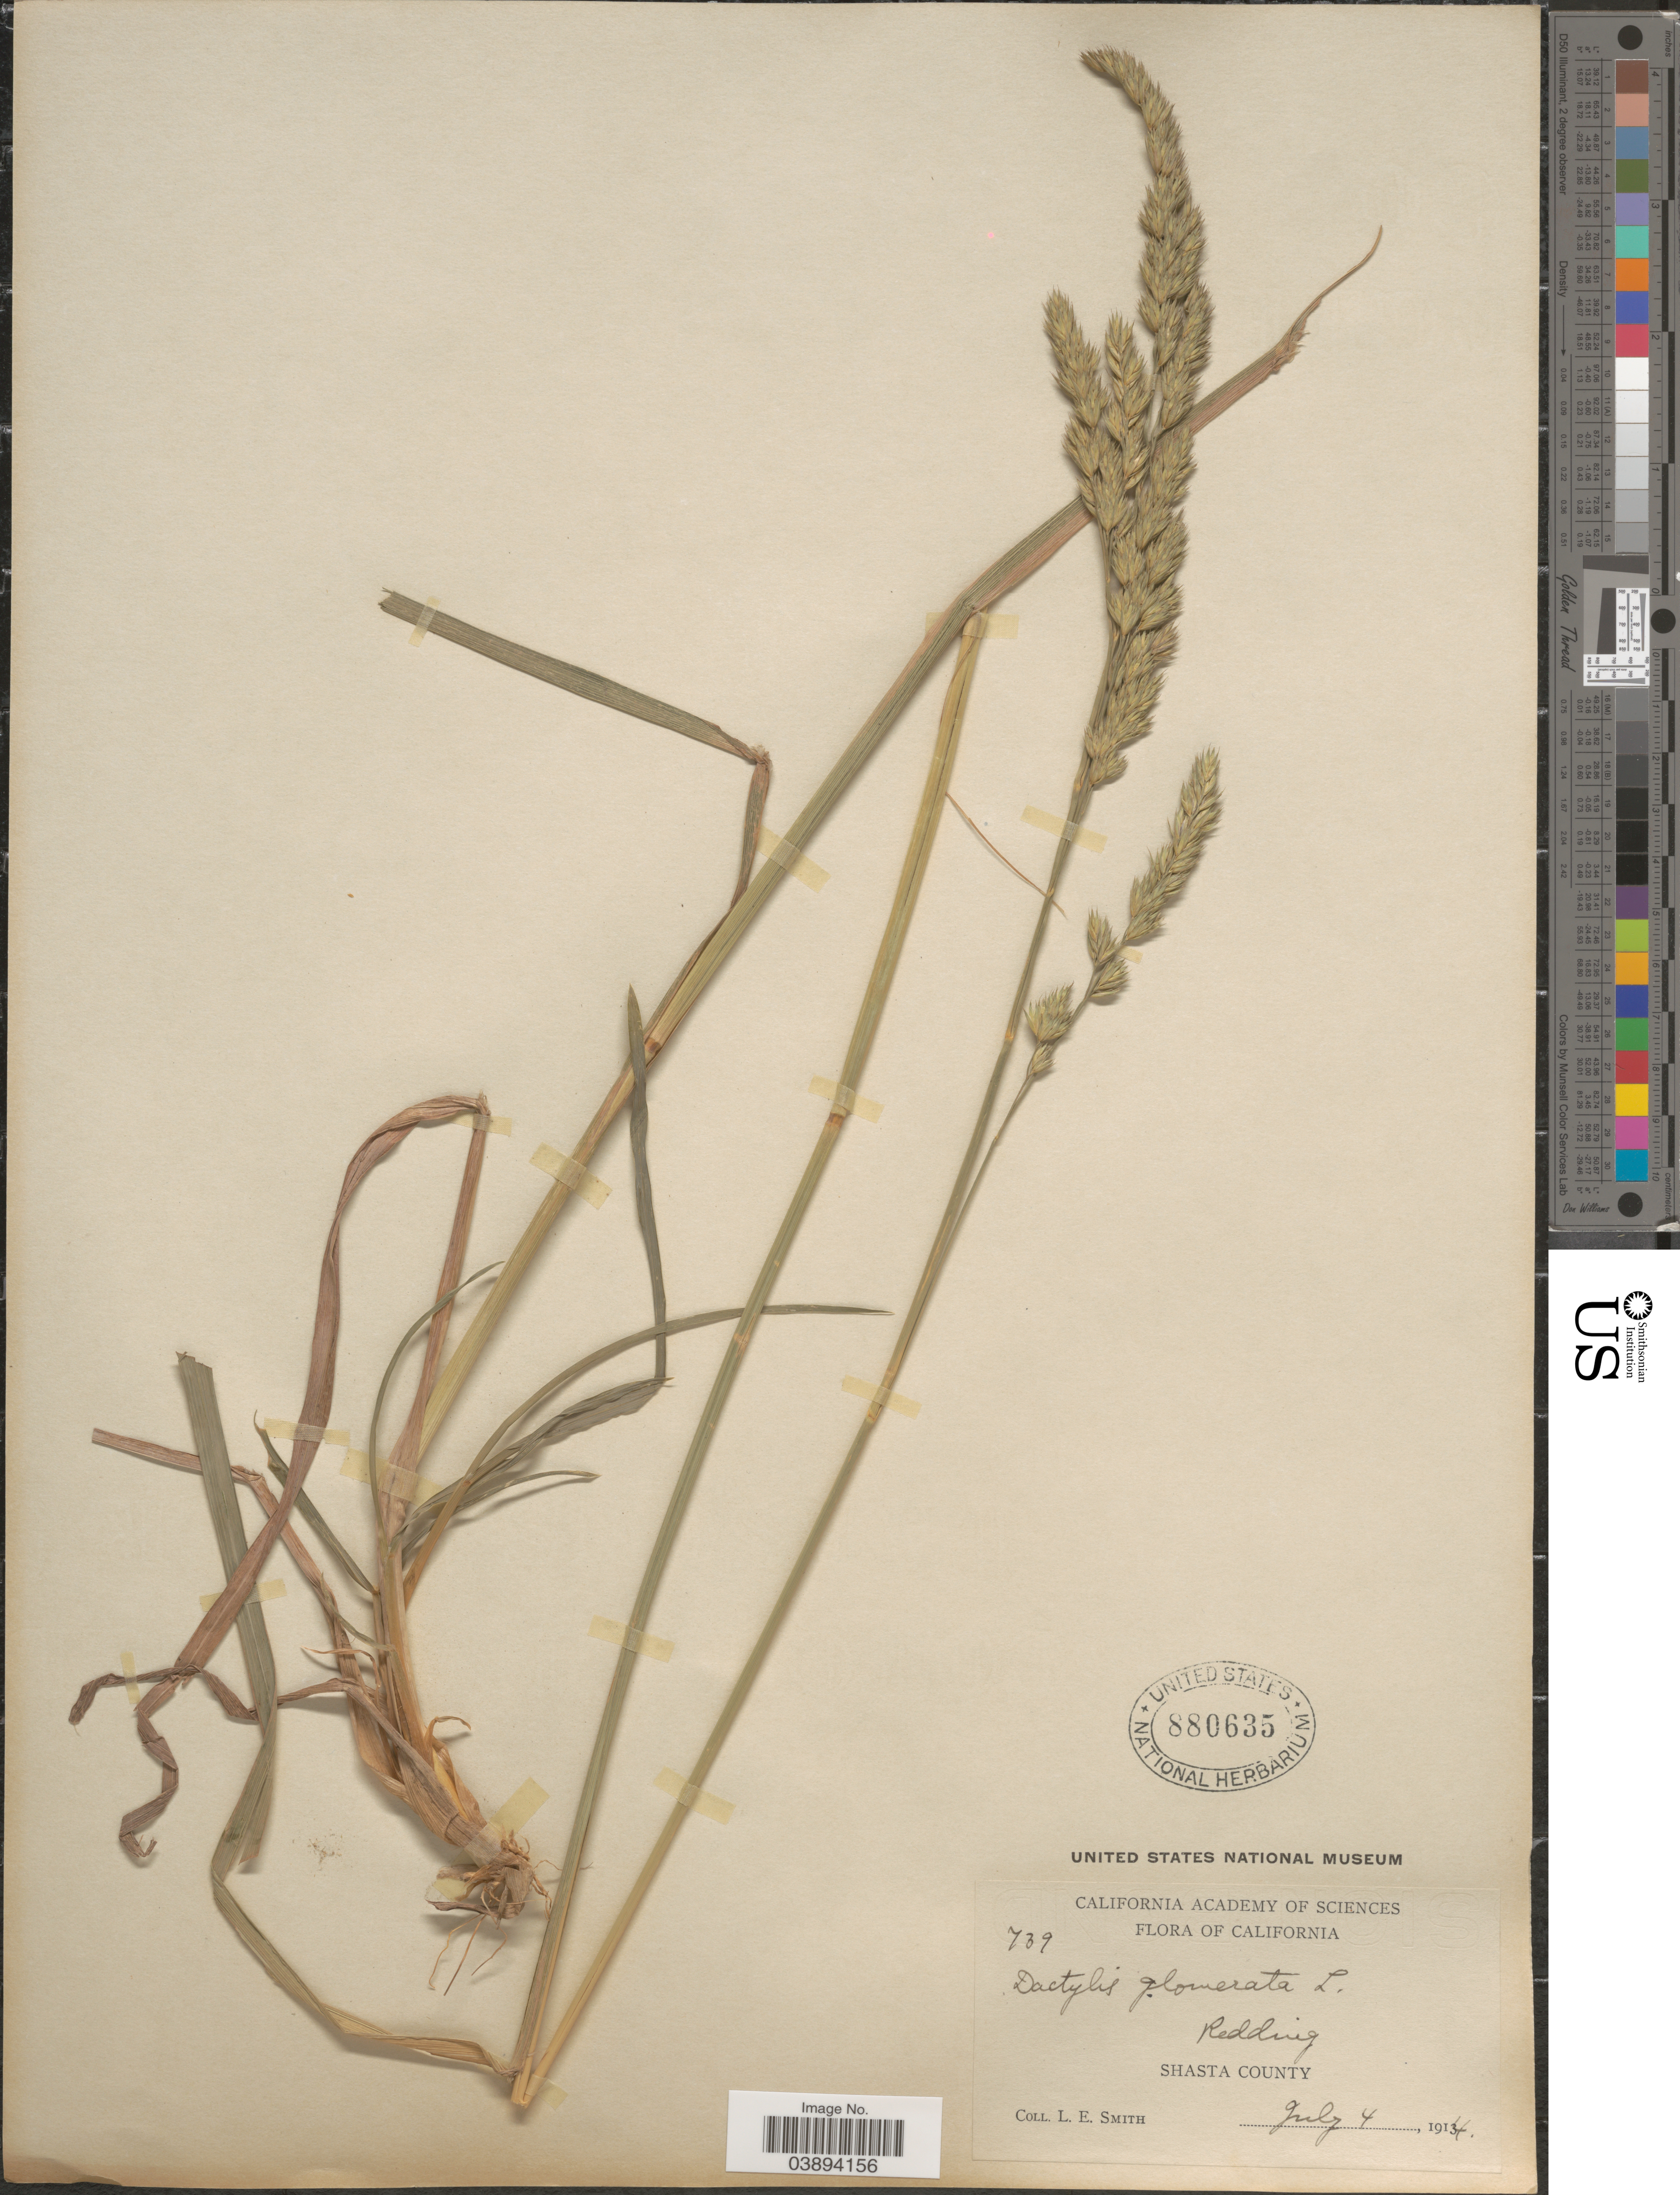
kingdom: Plantae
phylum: Tracheophyta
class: Liliopsida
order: Poales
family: Poaceae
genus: Dactylis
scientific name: Dactylis glomerata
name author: L.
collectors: L. E. Smith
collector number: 739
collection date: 1914-07-04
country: United States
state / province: California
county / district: Shasta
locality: Redding. Shasta County.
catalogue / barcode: US 880635